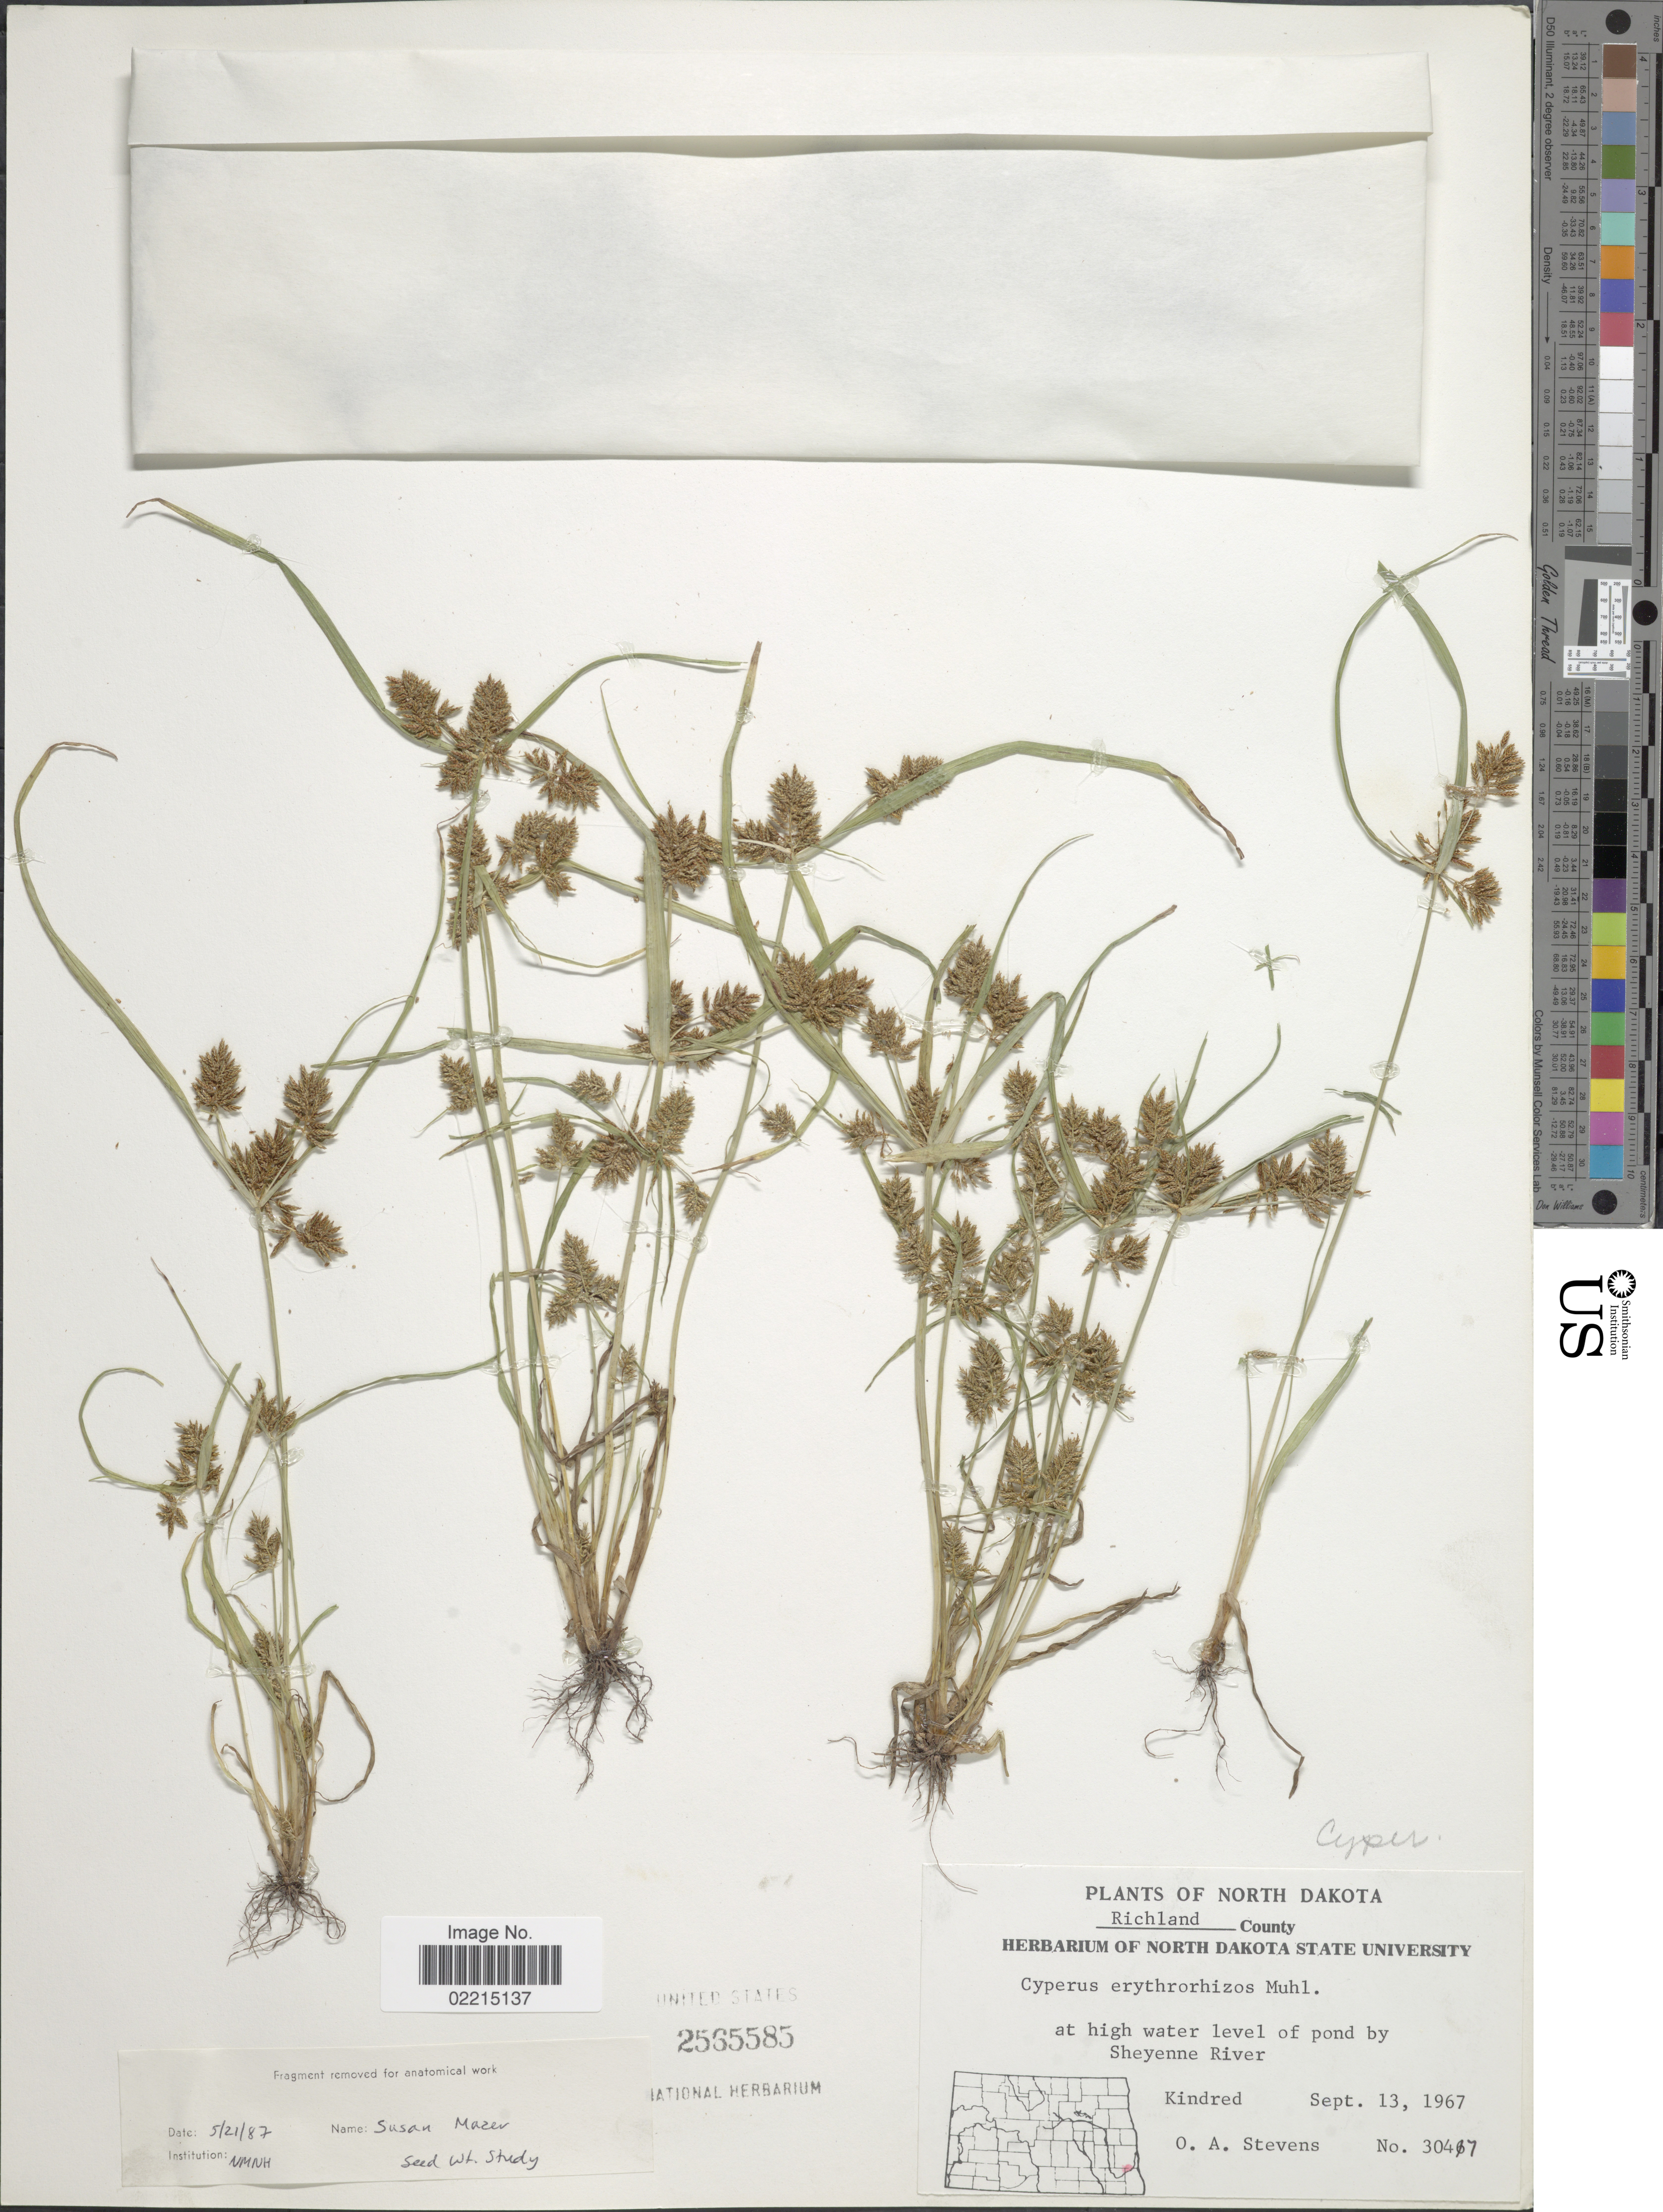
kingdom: Plantae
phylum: Tracheophyta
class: Liliopsida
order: Poales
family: Cyperaceae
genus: Cyperus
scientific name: Cyperus erythrorhizos Muhl.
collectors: O. A. Stevens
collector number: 30417*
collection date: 1967-09-13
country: United States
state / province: North Dakota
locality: Richland County, by Sheyenne River, Kindred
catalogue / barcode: US 2565585